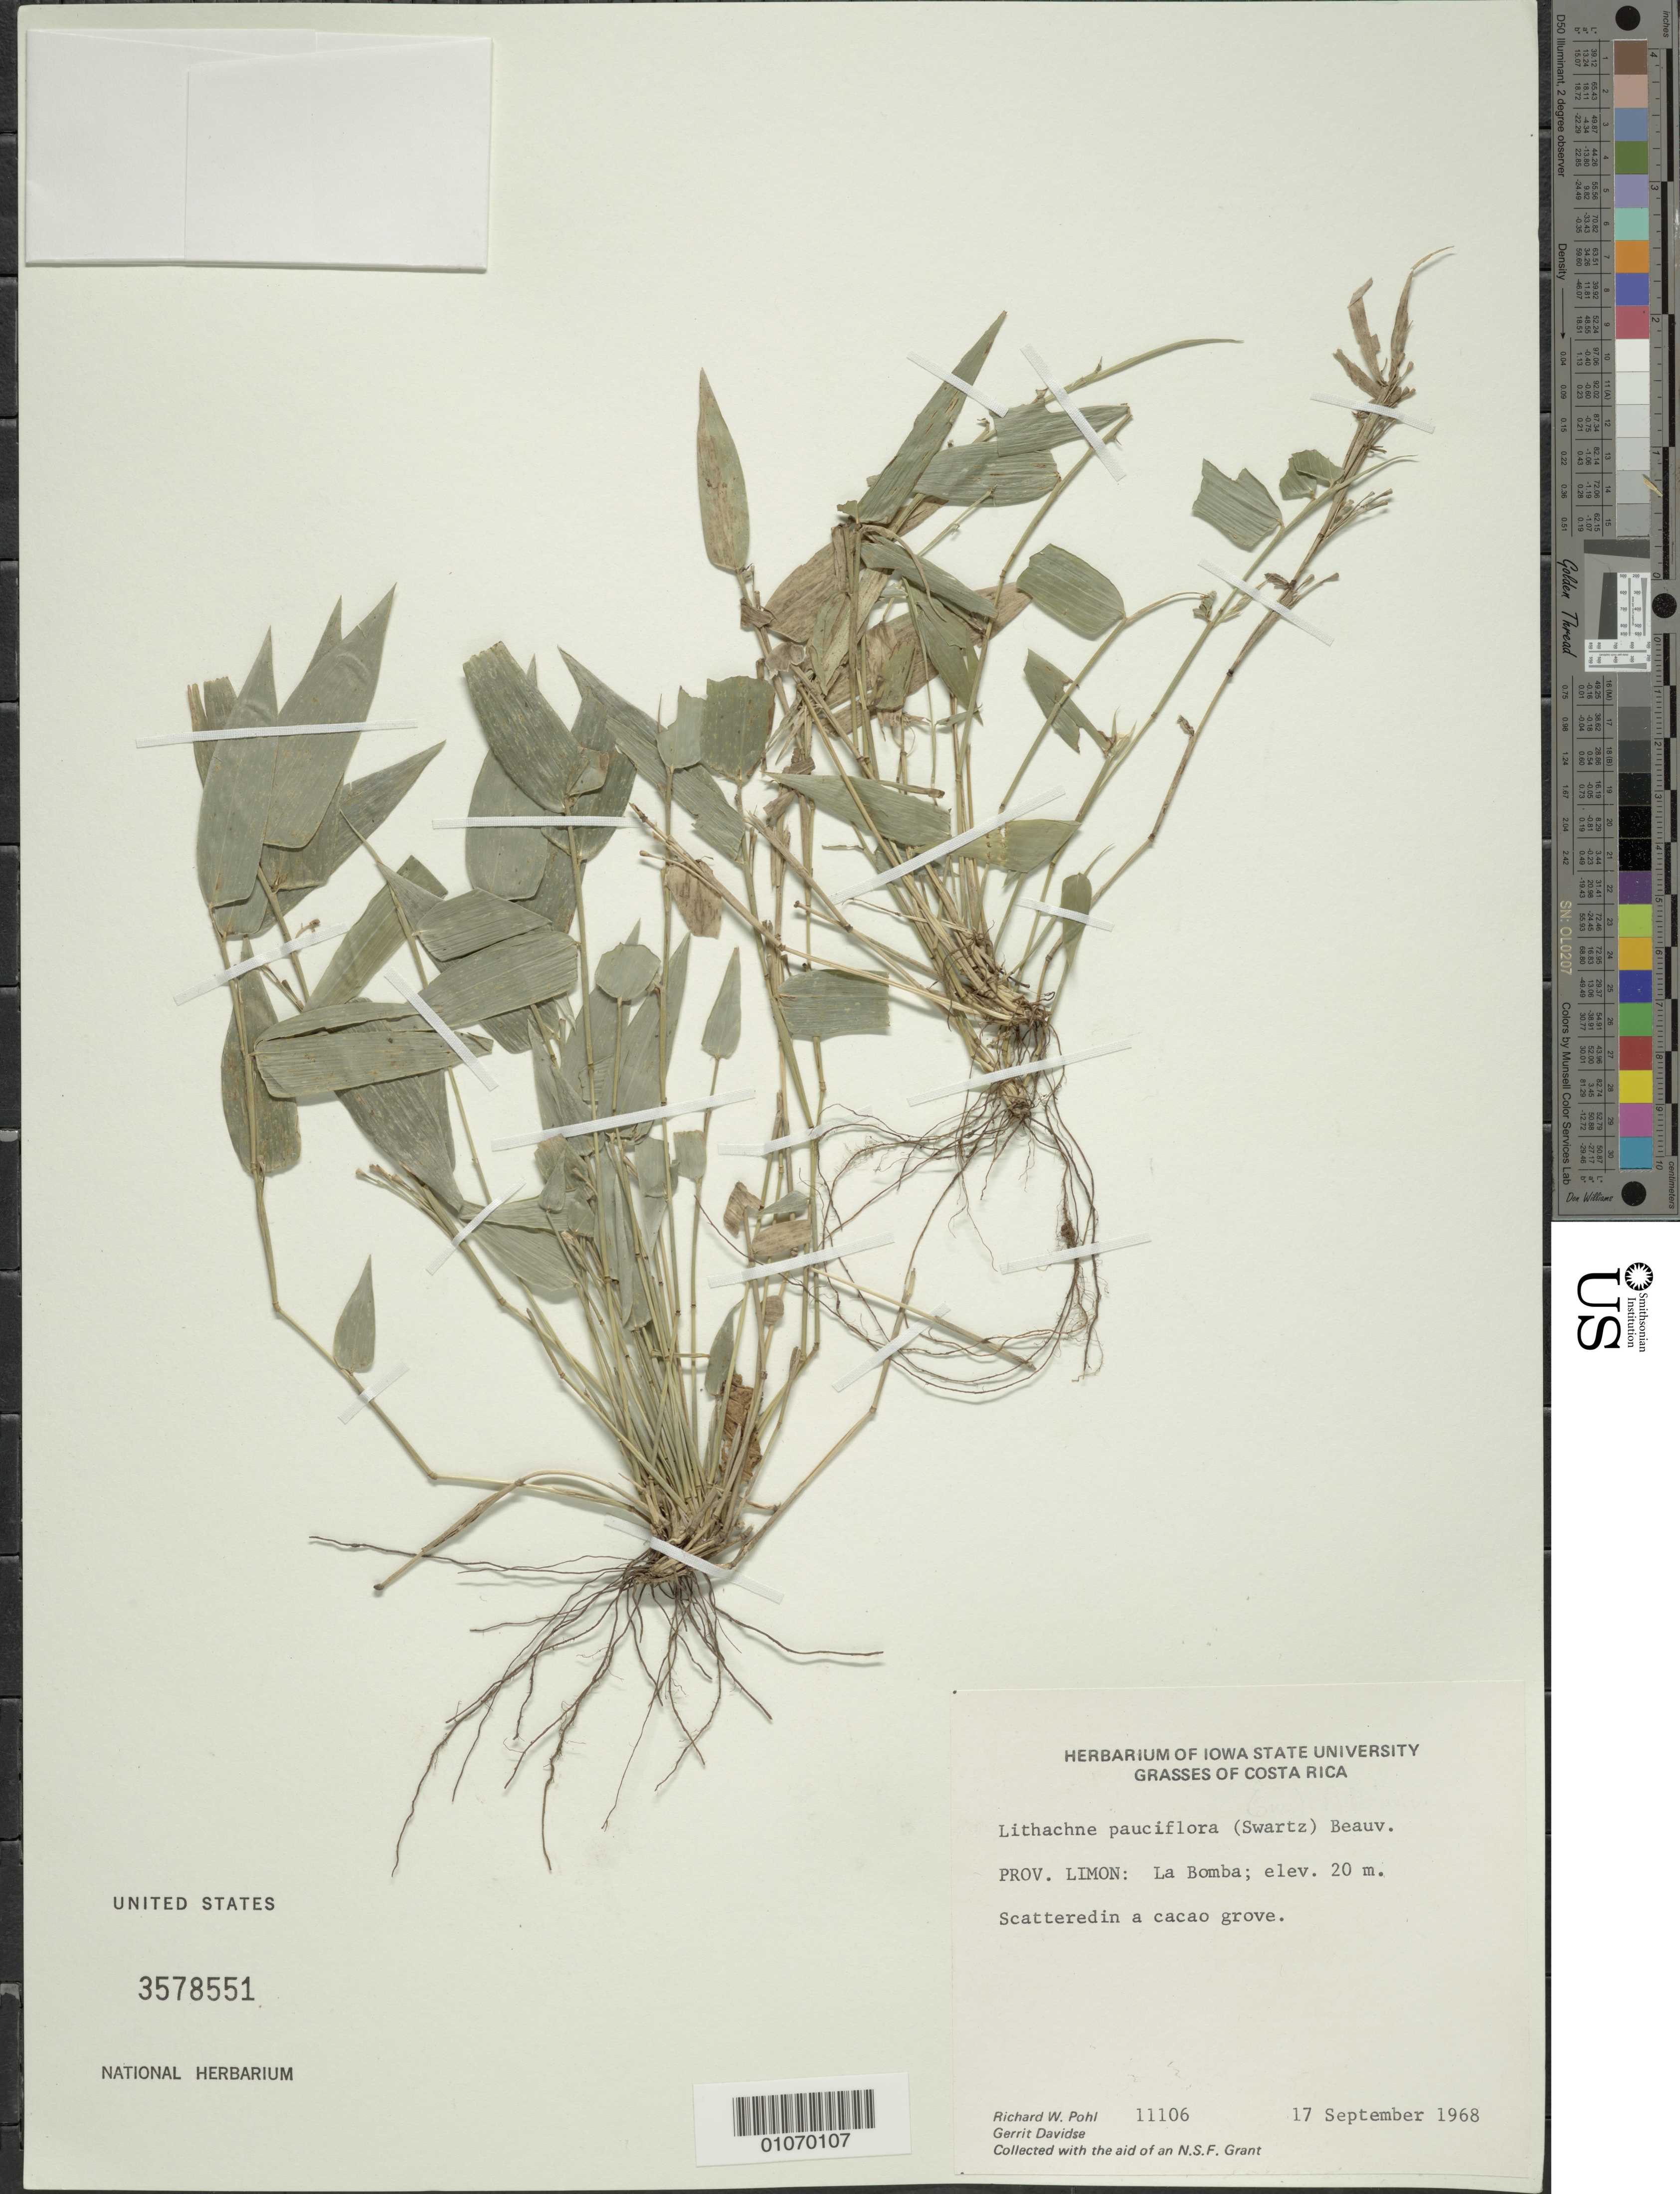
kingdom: Plantae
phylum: Tracheophyta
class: Liliopsida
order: Poales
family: Poaceae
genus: Lithachne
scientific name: Lithachne pauciflora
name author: (Sw.) P. Beauv.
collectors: R. W. Pohl & G. Davidse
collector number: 11106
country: Costa Rica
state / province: Limon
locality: La Bomba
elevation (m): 20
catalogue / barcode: US 3578551